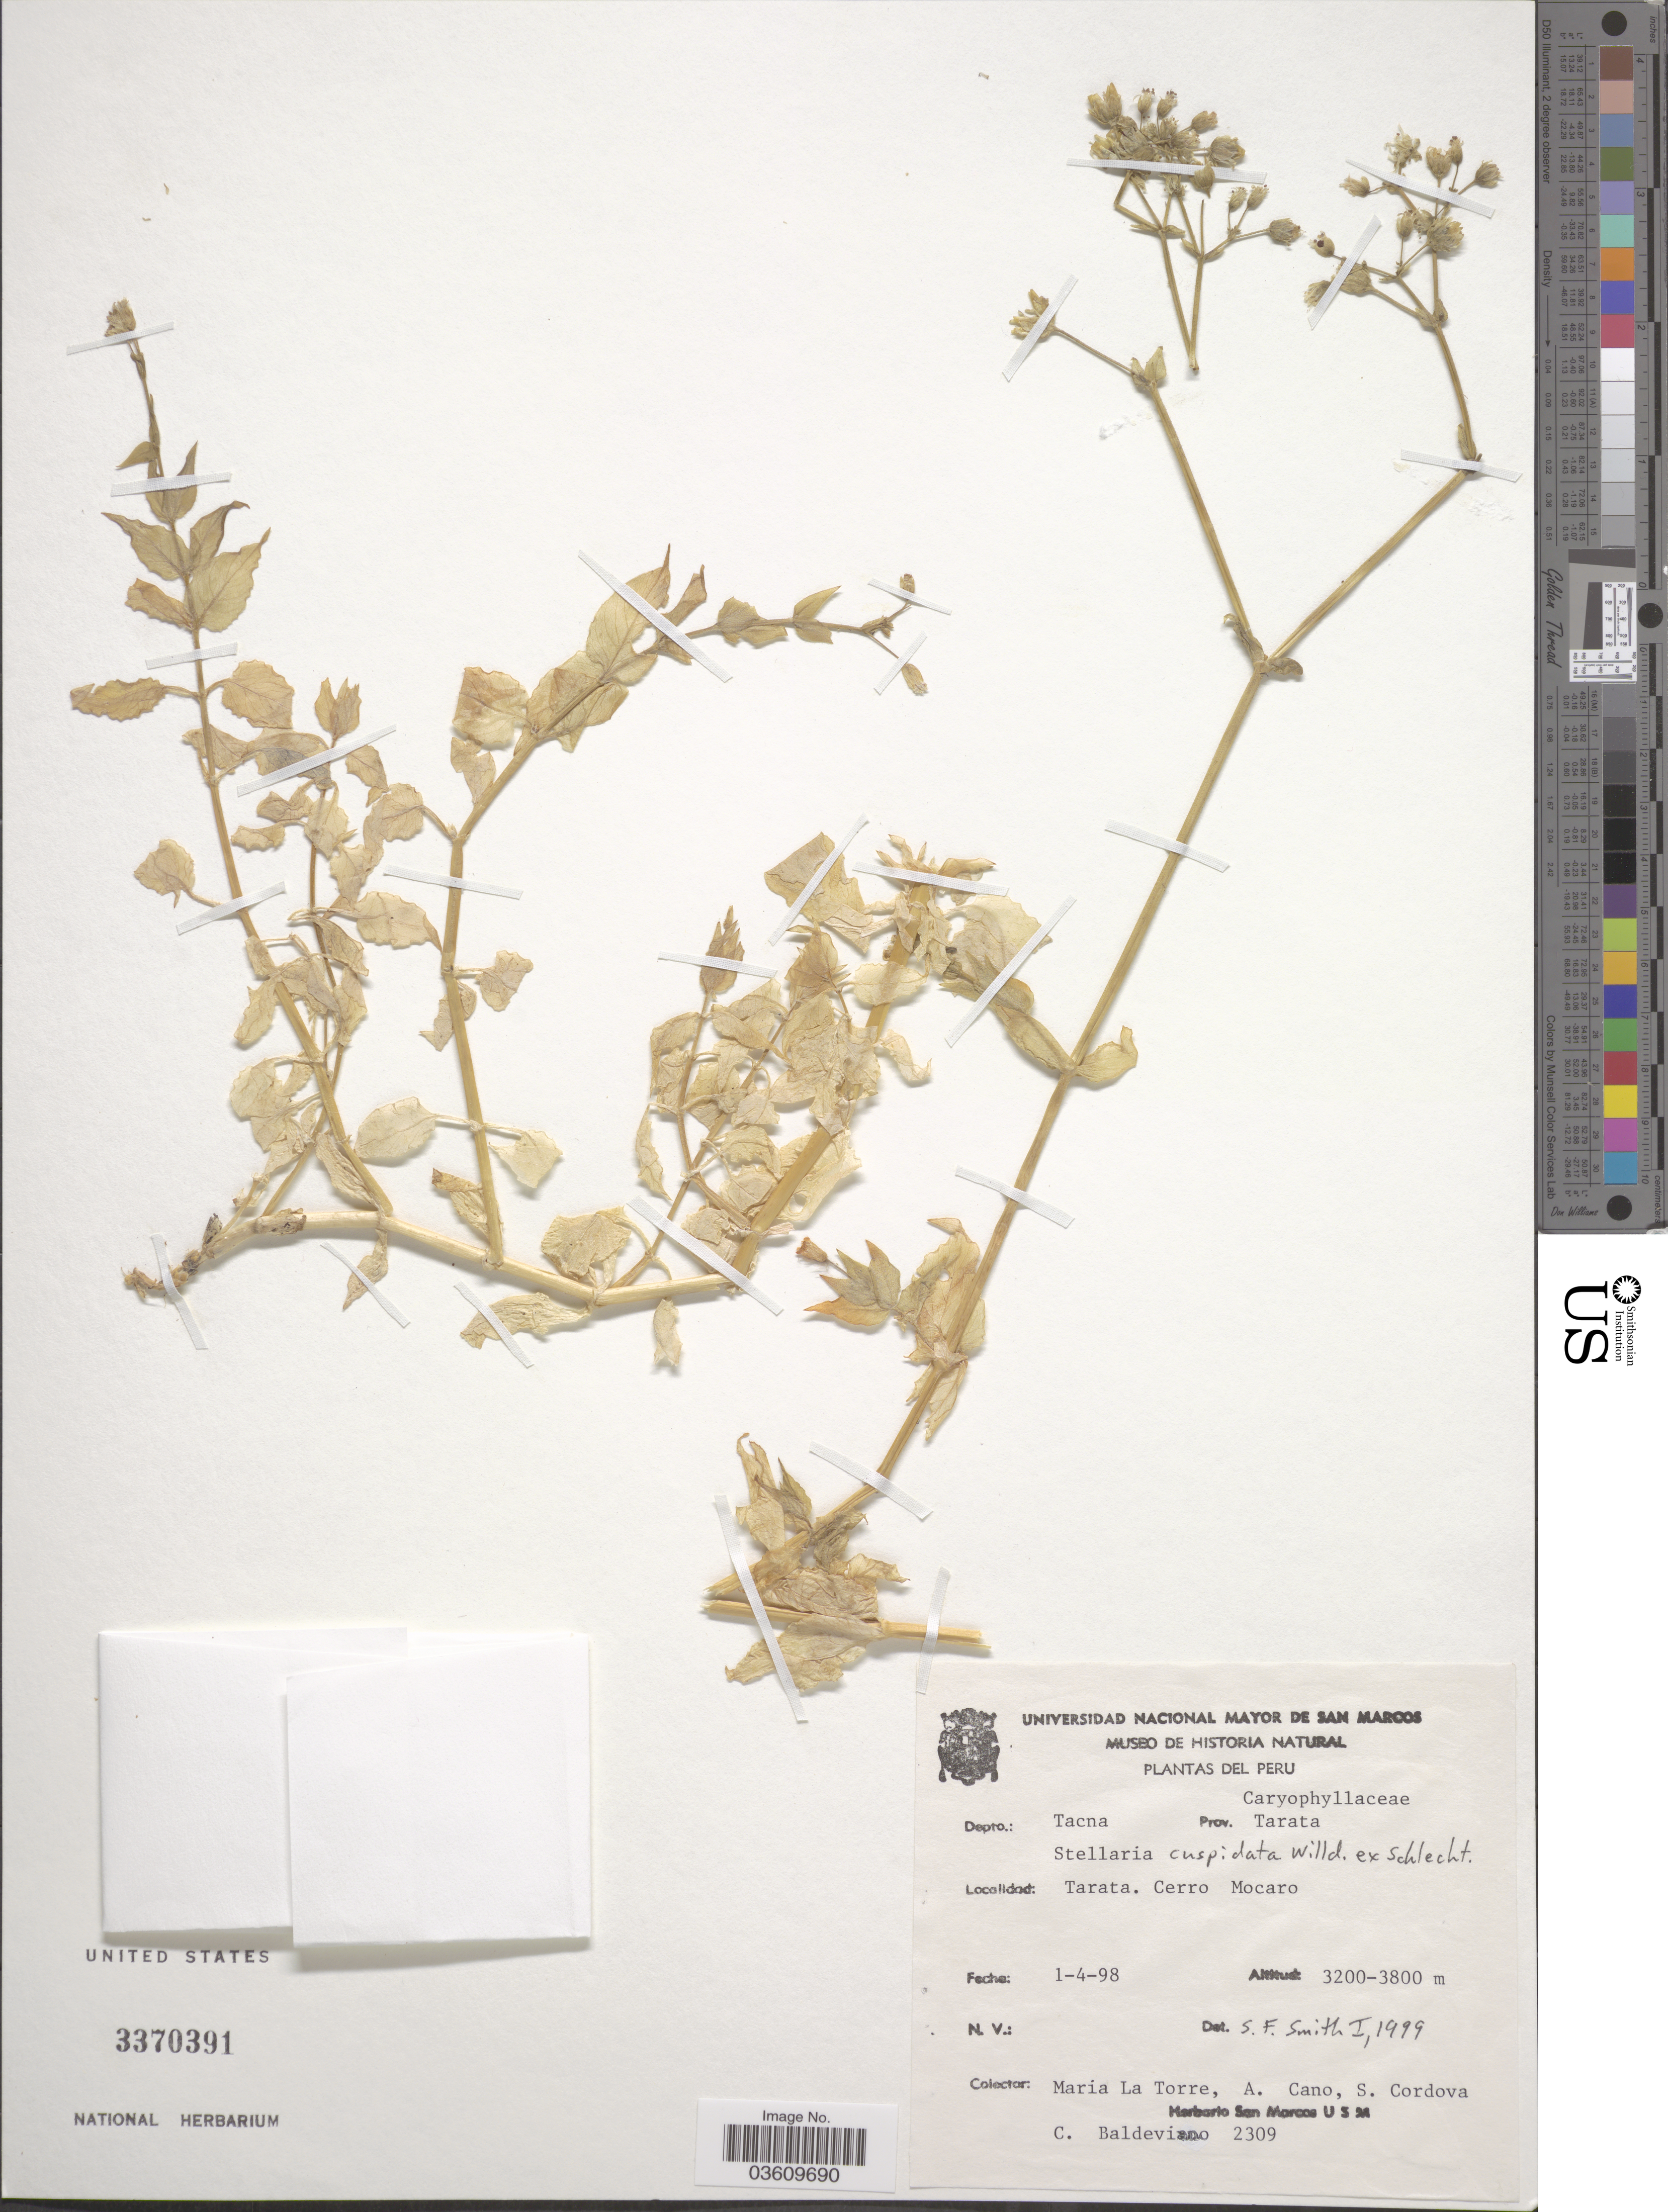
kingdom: Plantae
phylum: Tracheophyta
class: Magnoliopsida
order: Caryophyllales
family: Caryophyllaceae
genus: Stellaria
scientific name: Stellaria cuspidata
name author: Willd. ex Schltdl.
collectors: M. La Torre, A. Cano, S. Cordova & C. Baldeviano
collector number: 2309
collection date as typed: Transcribed d/m/y: 1/4/98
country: Peru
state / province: Tacna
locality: Depto.: Tacna. Prov. Tarata. Tarata. Cerro Mocaro.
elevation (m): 3200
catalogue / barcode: US 3370391